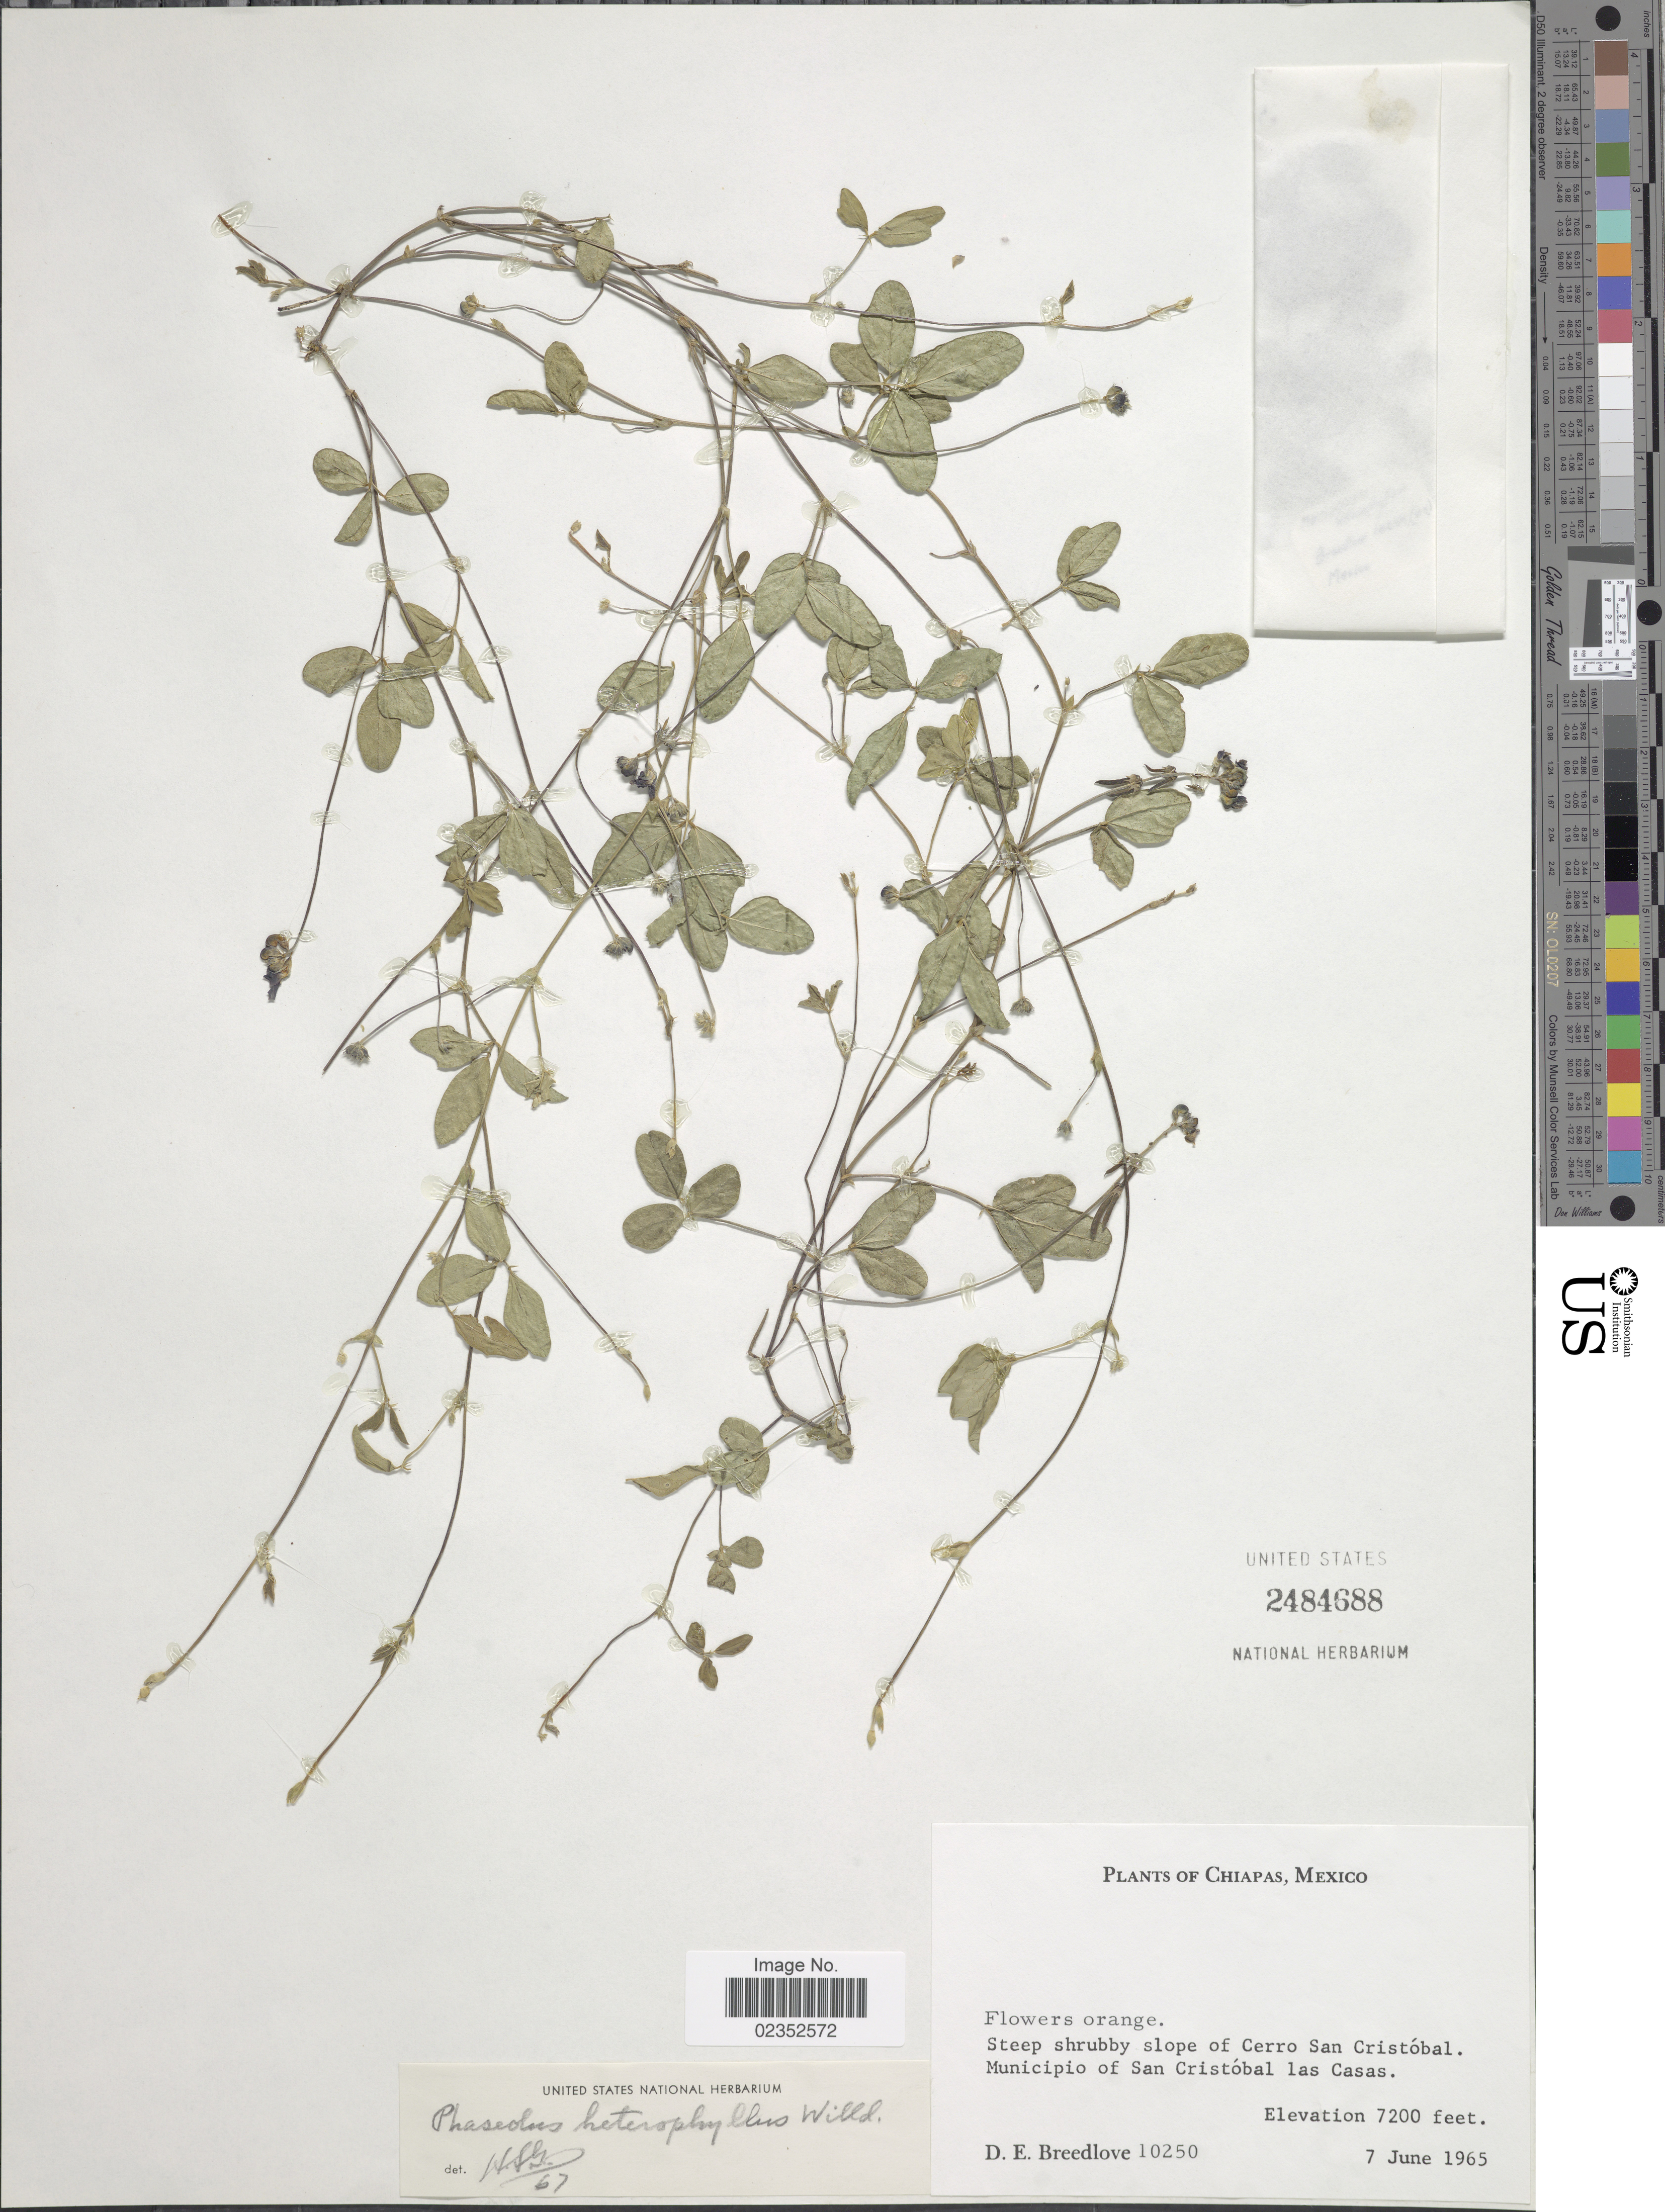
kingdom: Plantae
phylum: Tracheophyta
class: Magnoliopsida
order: Fabales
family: Fabaceae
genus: Macroptilium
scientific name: Macroptilium gibbosifolium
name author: (Ortega) A. Delgado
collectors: D. E. Breedlove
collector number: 10250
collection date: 1965-06-07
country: Mexico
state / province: Chiapas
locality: Slope of Cerro San Cristobal, municipio of San Cristobal las Casas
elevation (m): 2195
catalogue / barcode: US 2484688